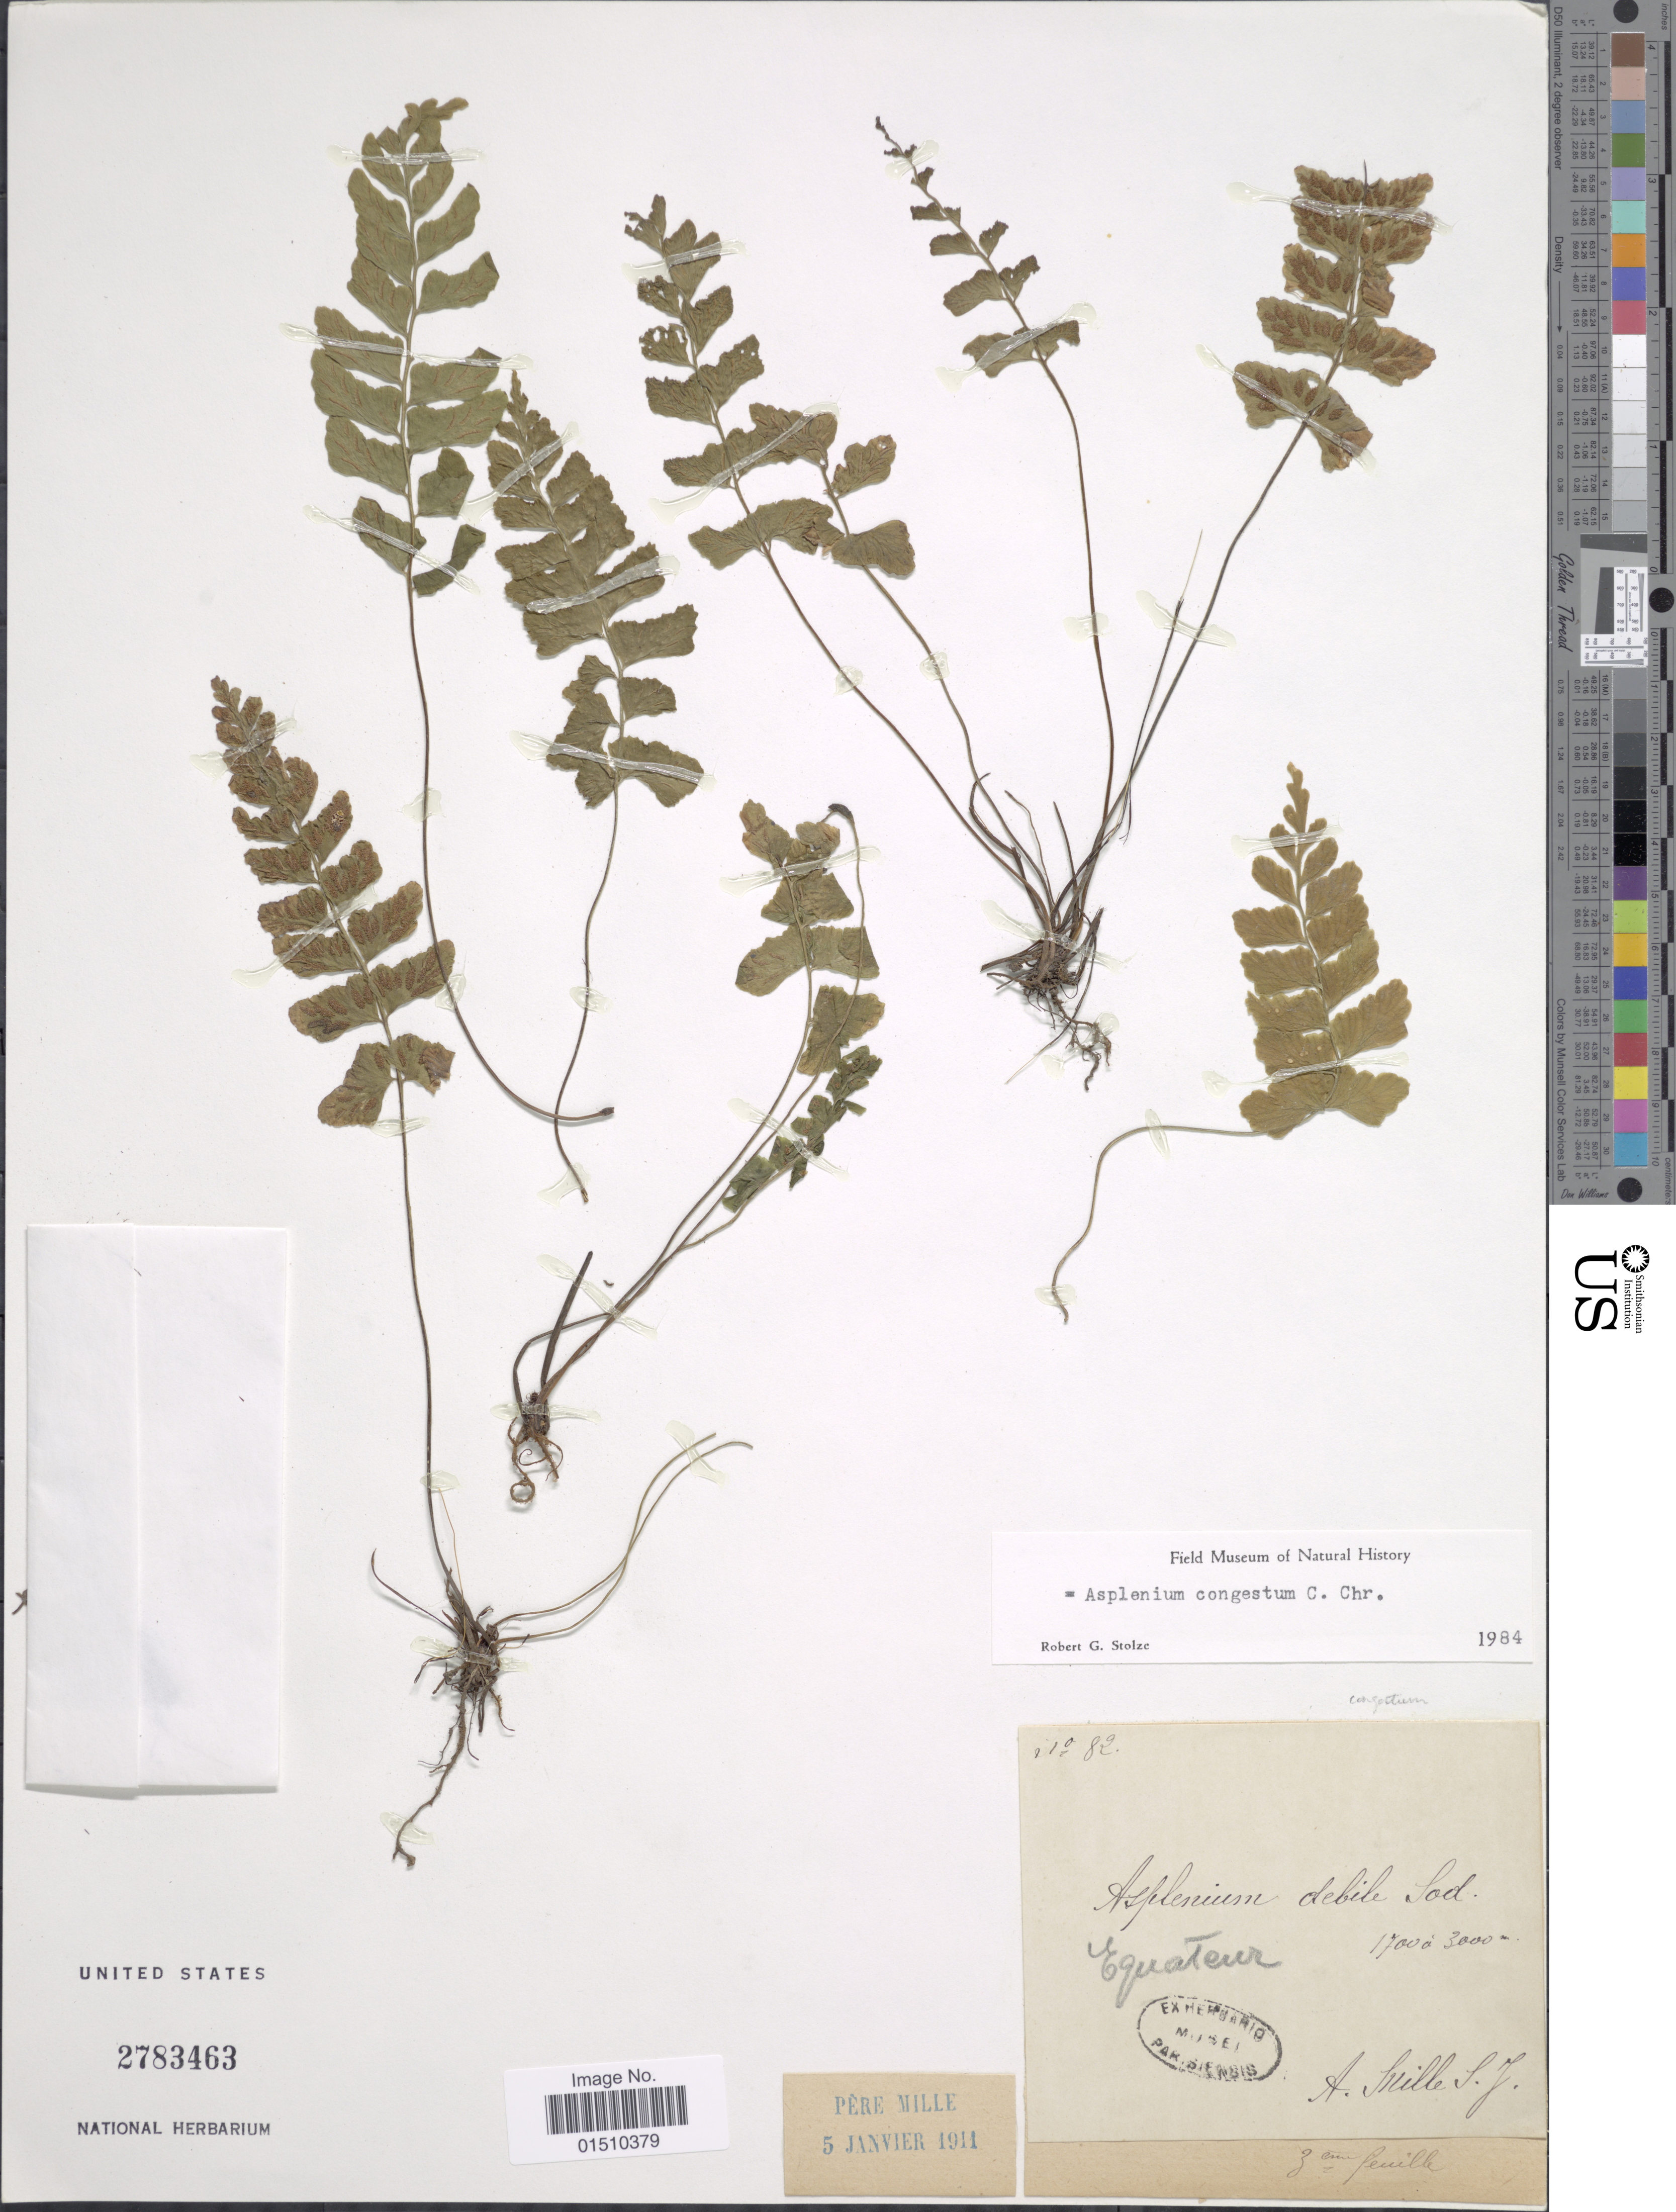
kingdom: Plantae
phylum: Tracheophyta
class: Polypodiopsida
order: Polypodiales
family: Aspleniaceae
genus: Asplenium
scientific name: Asplenium congestum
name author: C. Chr.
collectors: A. Mille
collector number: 82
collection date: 1911-01-05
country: Ecuador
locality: Equateur.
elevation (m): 1700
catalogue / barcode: US 2783463